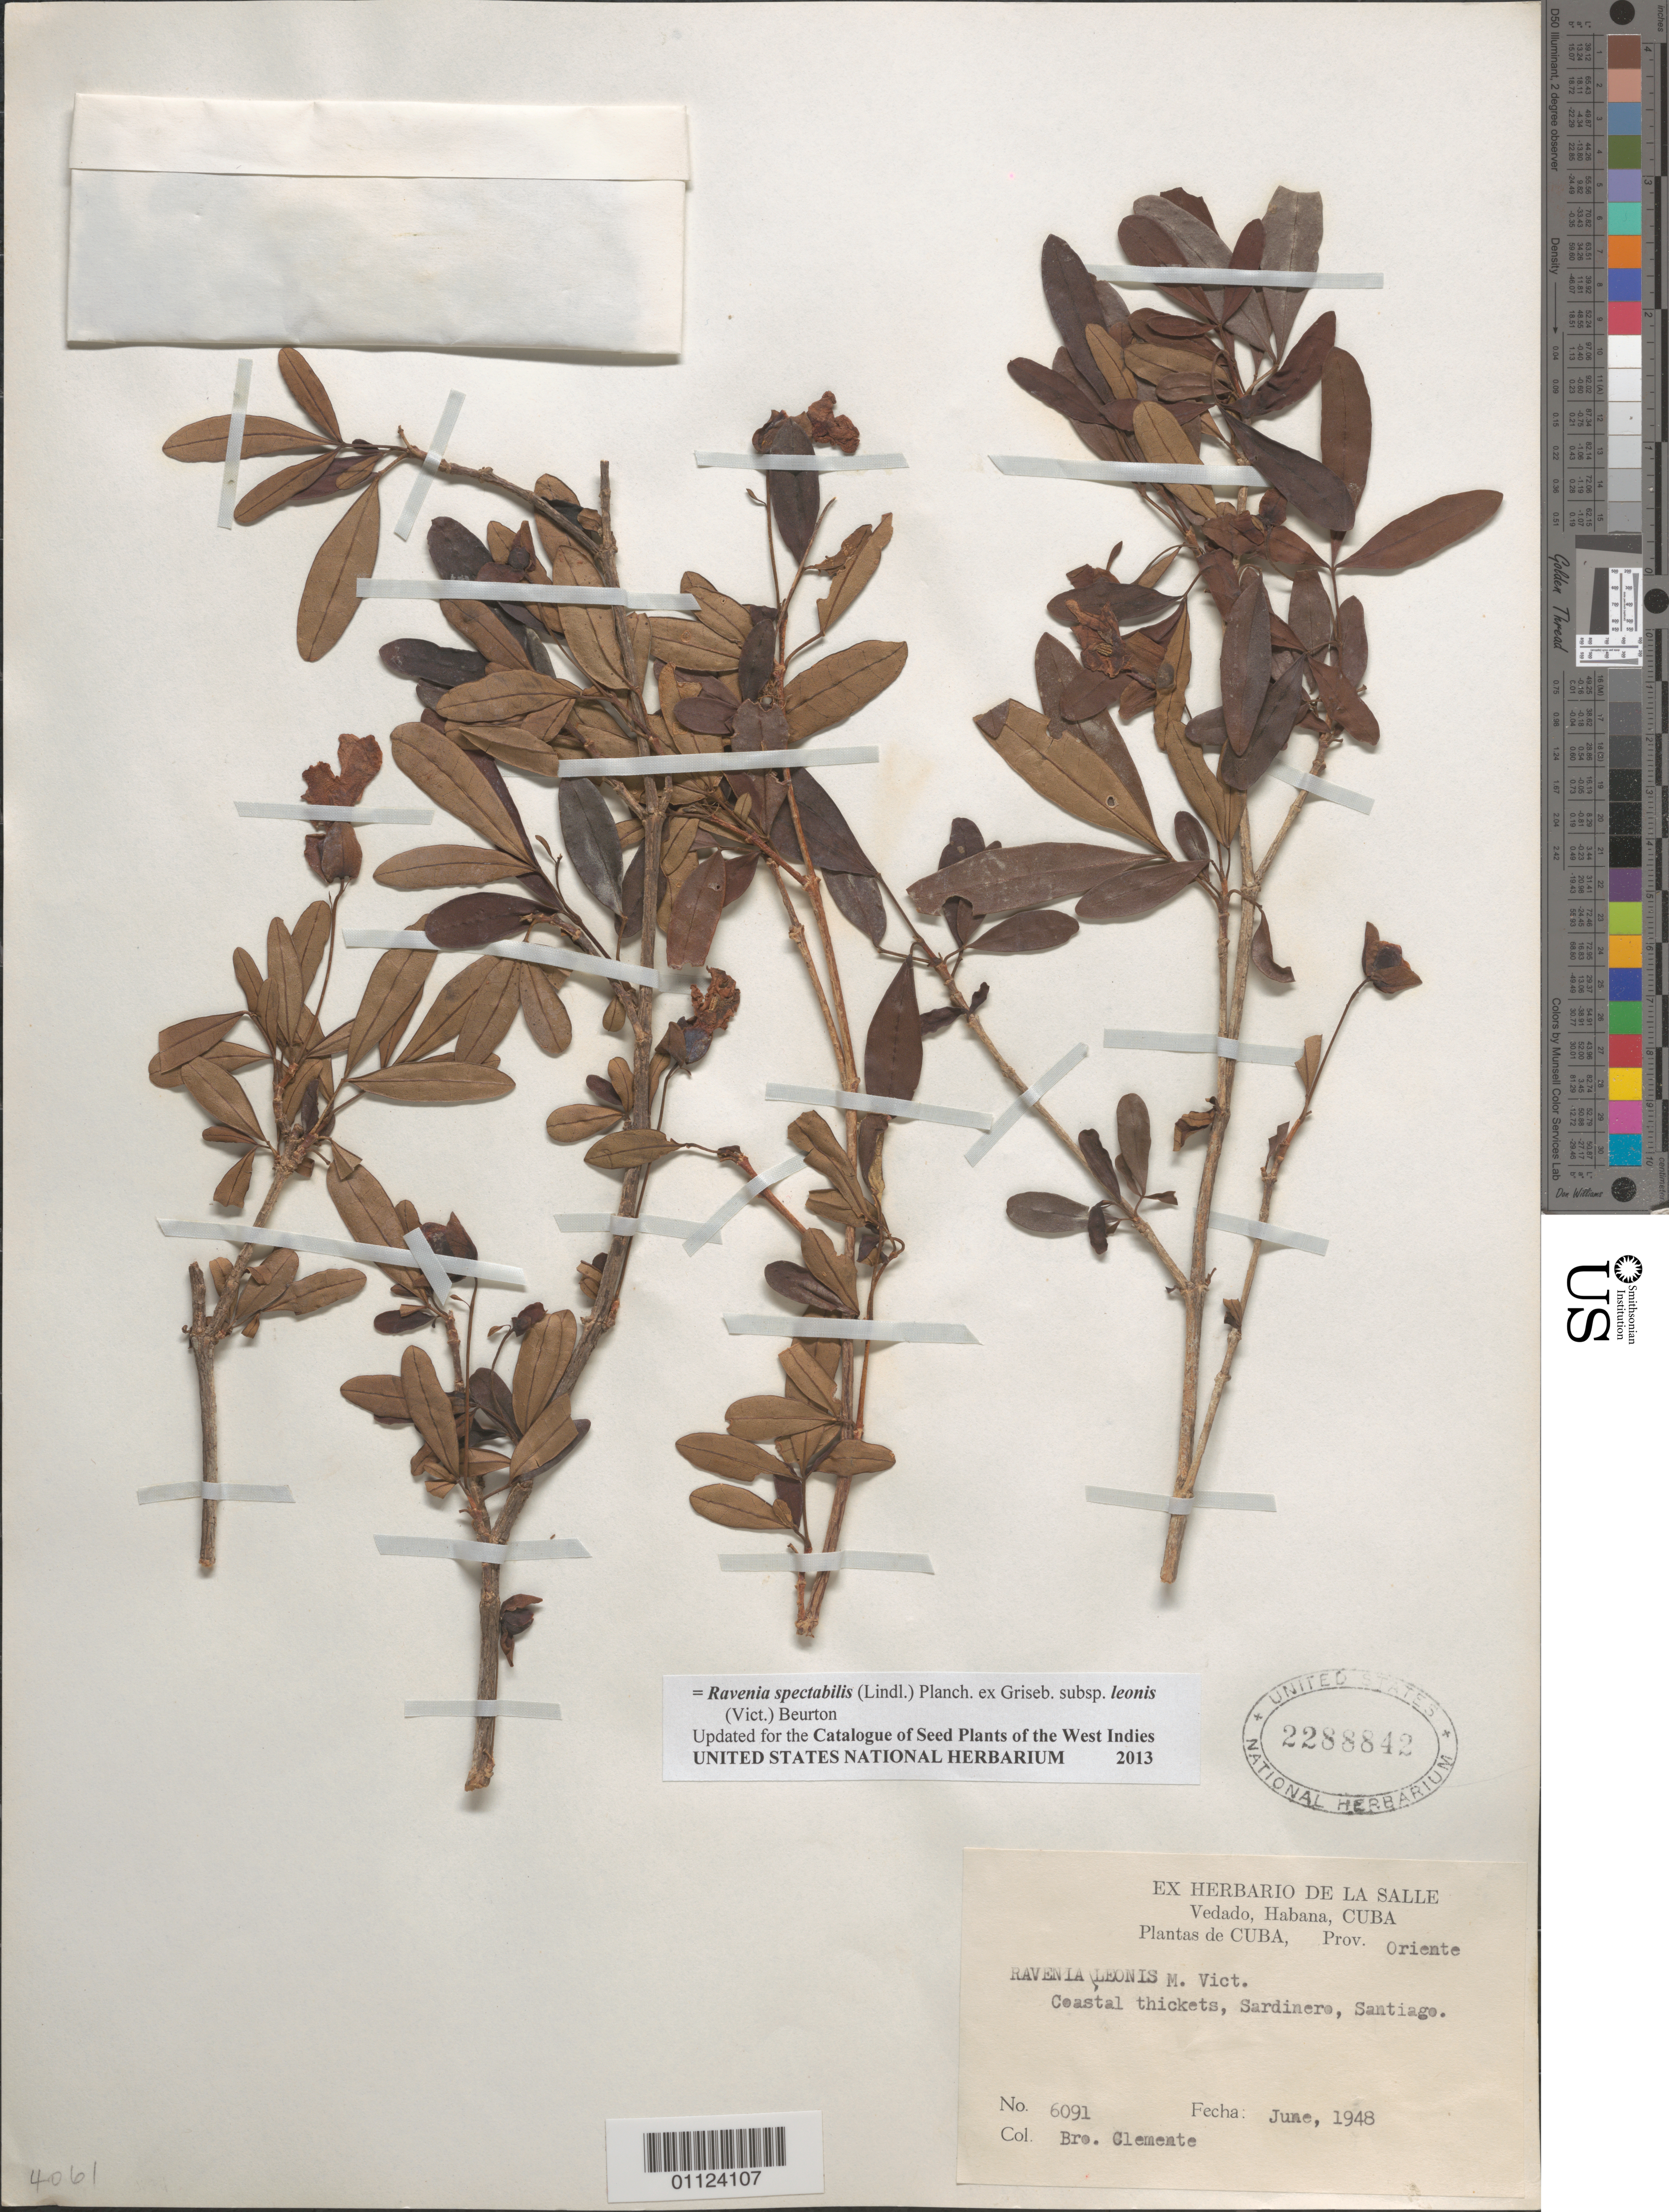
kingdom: Plantae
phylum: Tracheophyta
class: Magnoliopsida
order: Sapindales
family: Rutaceae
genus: Ravenia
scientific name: Ravenia spectabilis subsp. leonis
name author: (Vict.) Beurton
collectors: Bro. Clemente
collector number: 6091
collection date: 1948-06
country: Cuba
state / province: Santiago de Cuba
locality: Prov. Oriente, Sardinero, Santiago.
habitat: Coastal thickets.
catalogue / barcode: US 2288842